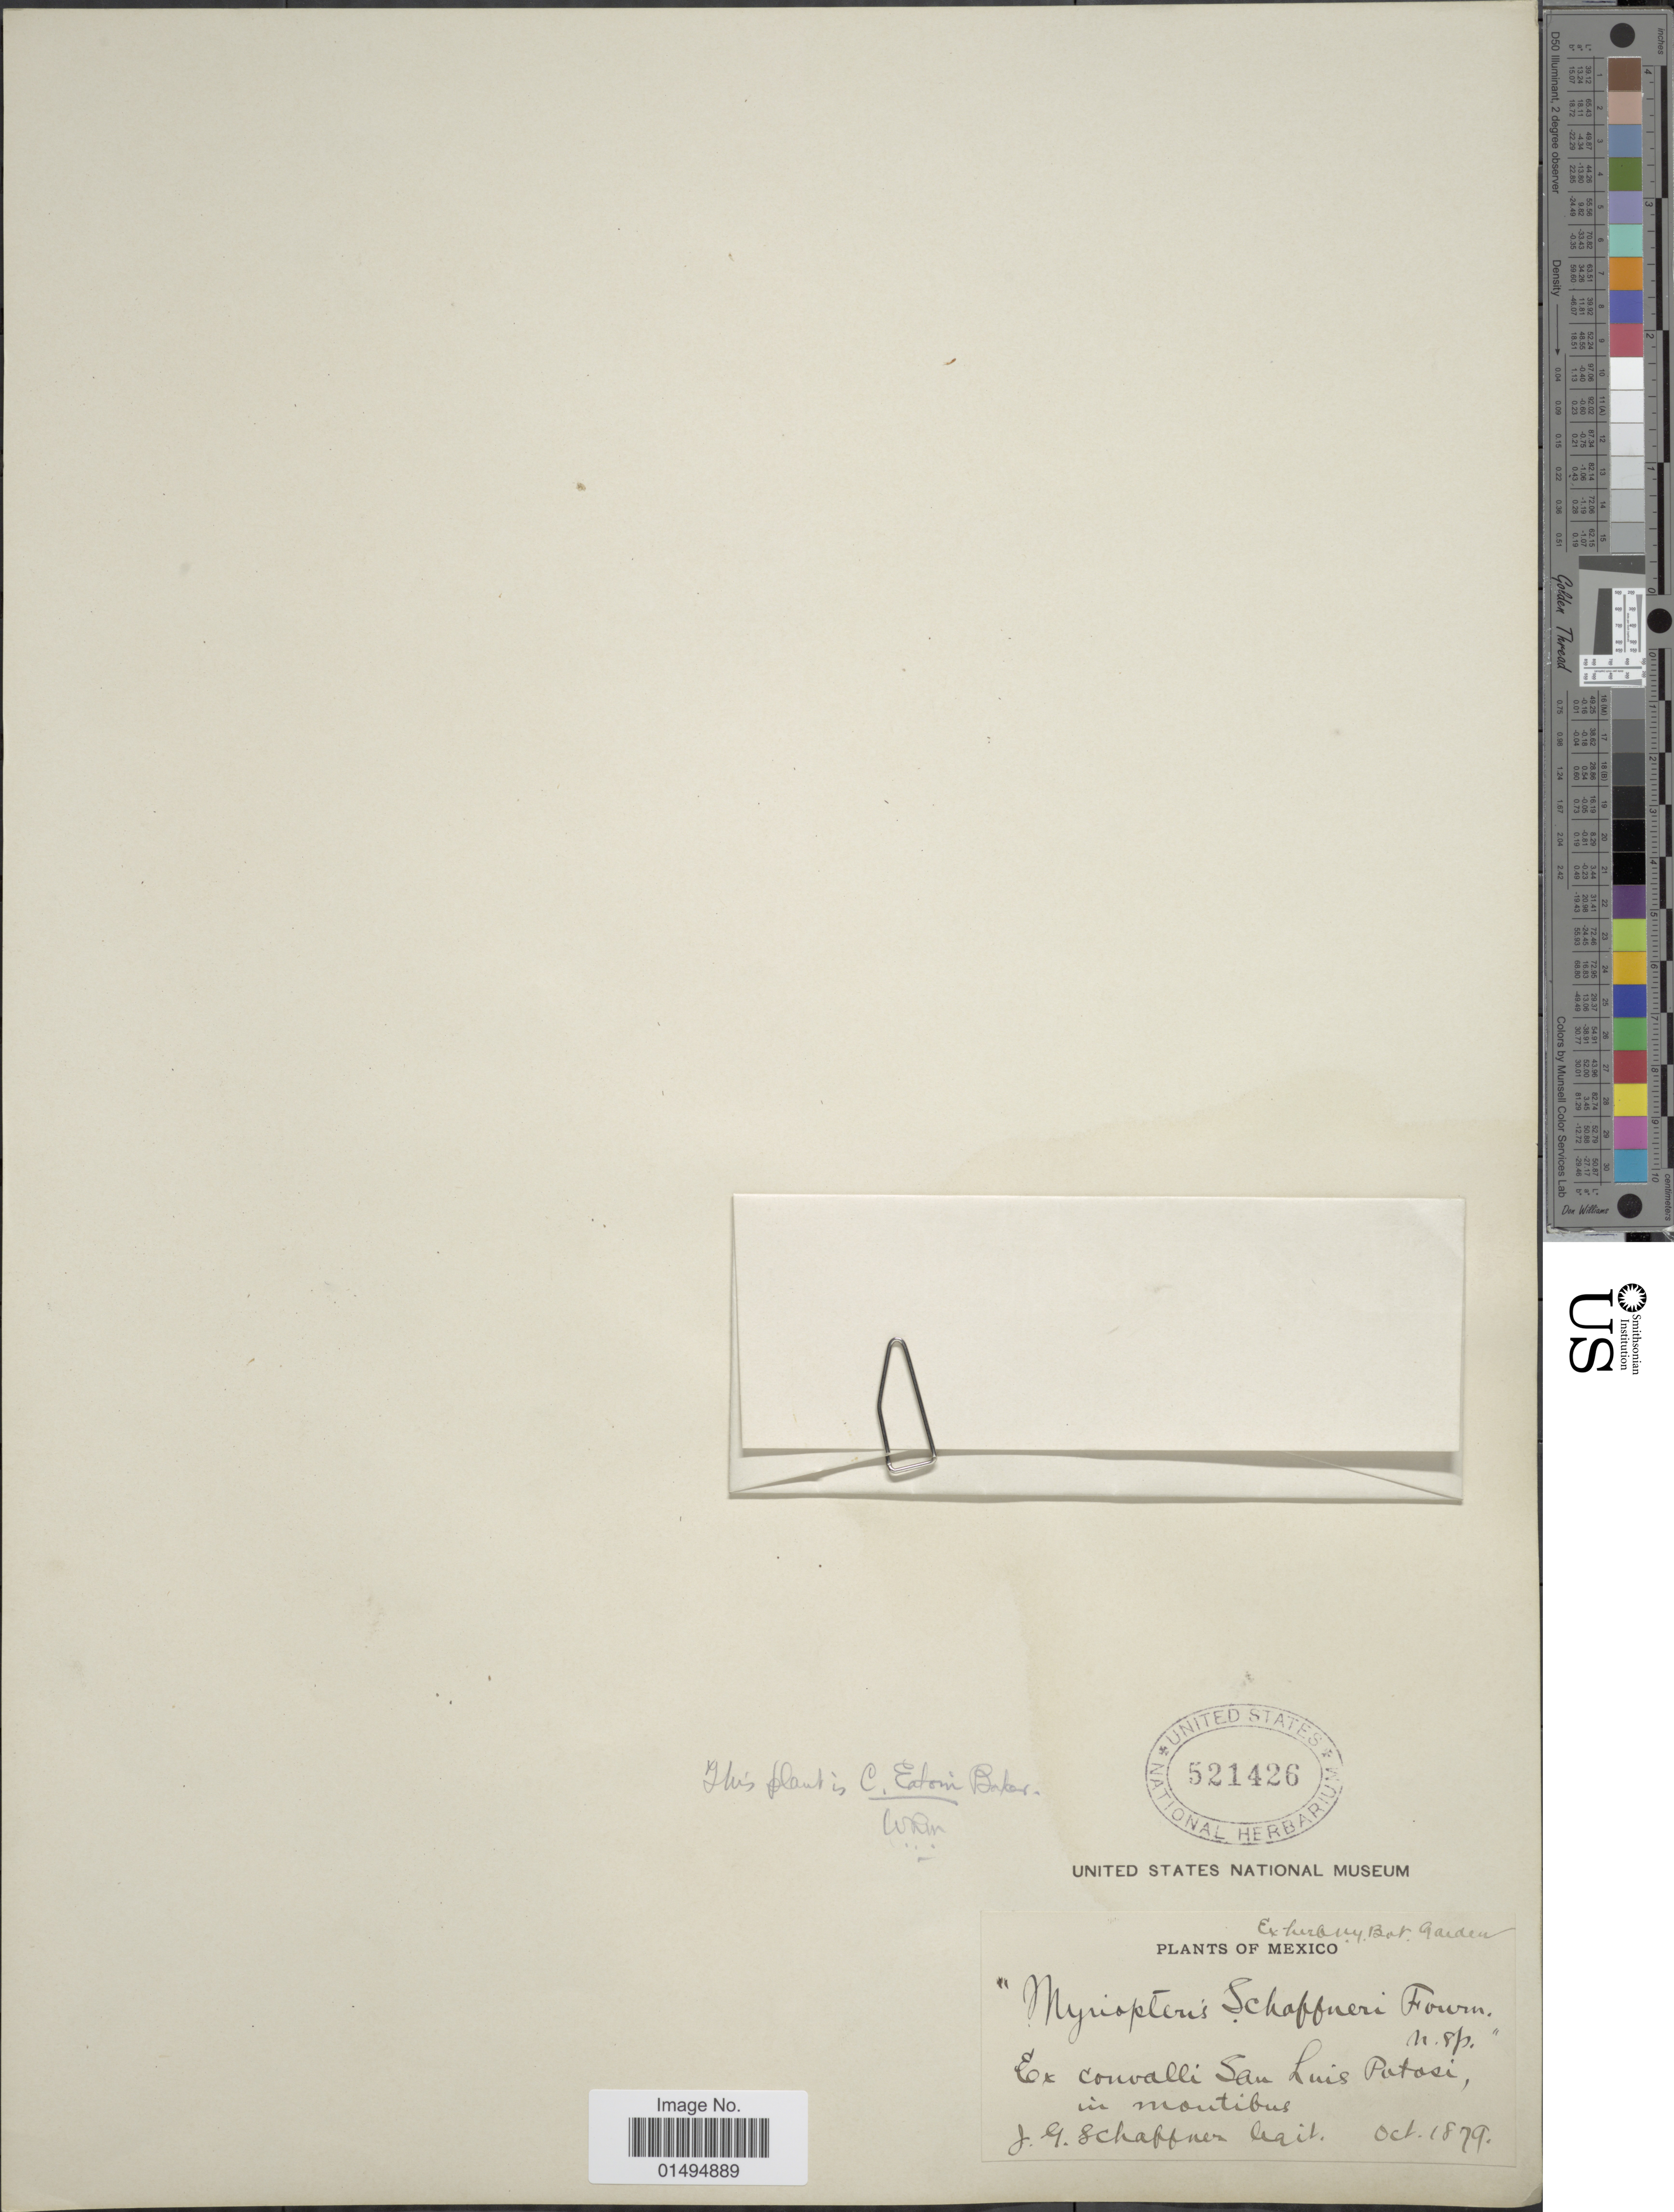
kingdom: Plantae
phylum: Tracheophyta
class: Polypodiopsida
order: Polypodiales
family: Pteridaceae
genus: Myriopteris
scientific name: Myriopteris rufa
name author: Fée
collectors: J. G. Schaffner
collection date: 1879-10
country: Mexico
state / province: San Luis Potosí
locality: Ex convalli San Luis Potosi, in moutibus.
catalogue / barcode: US 521426